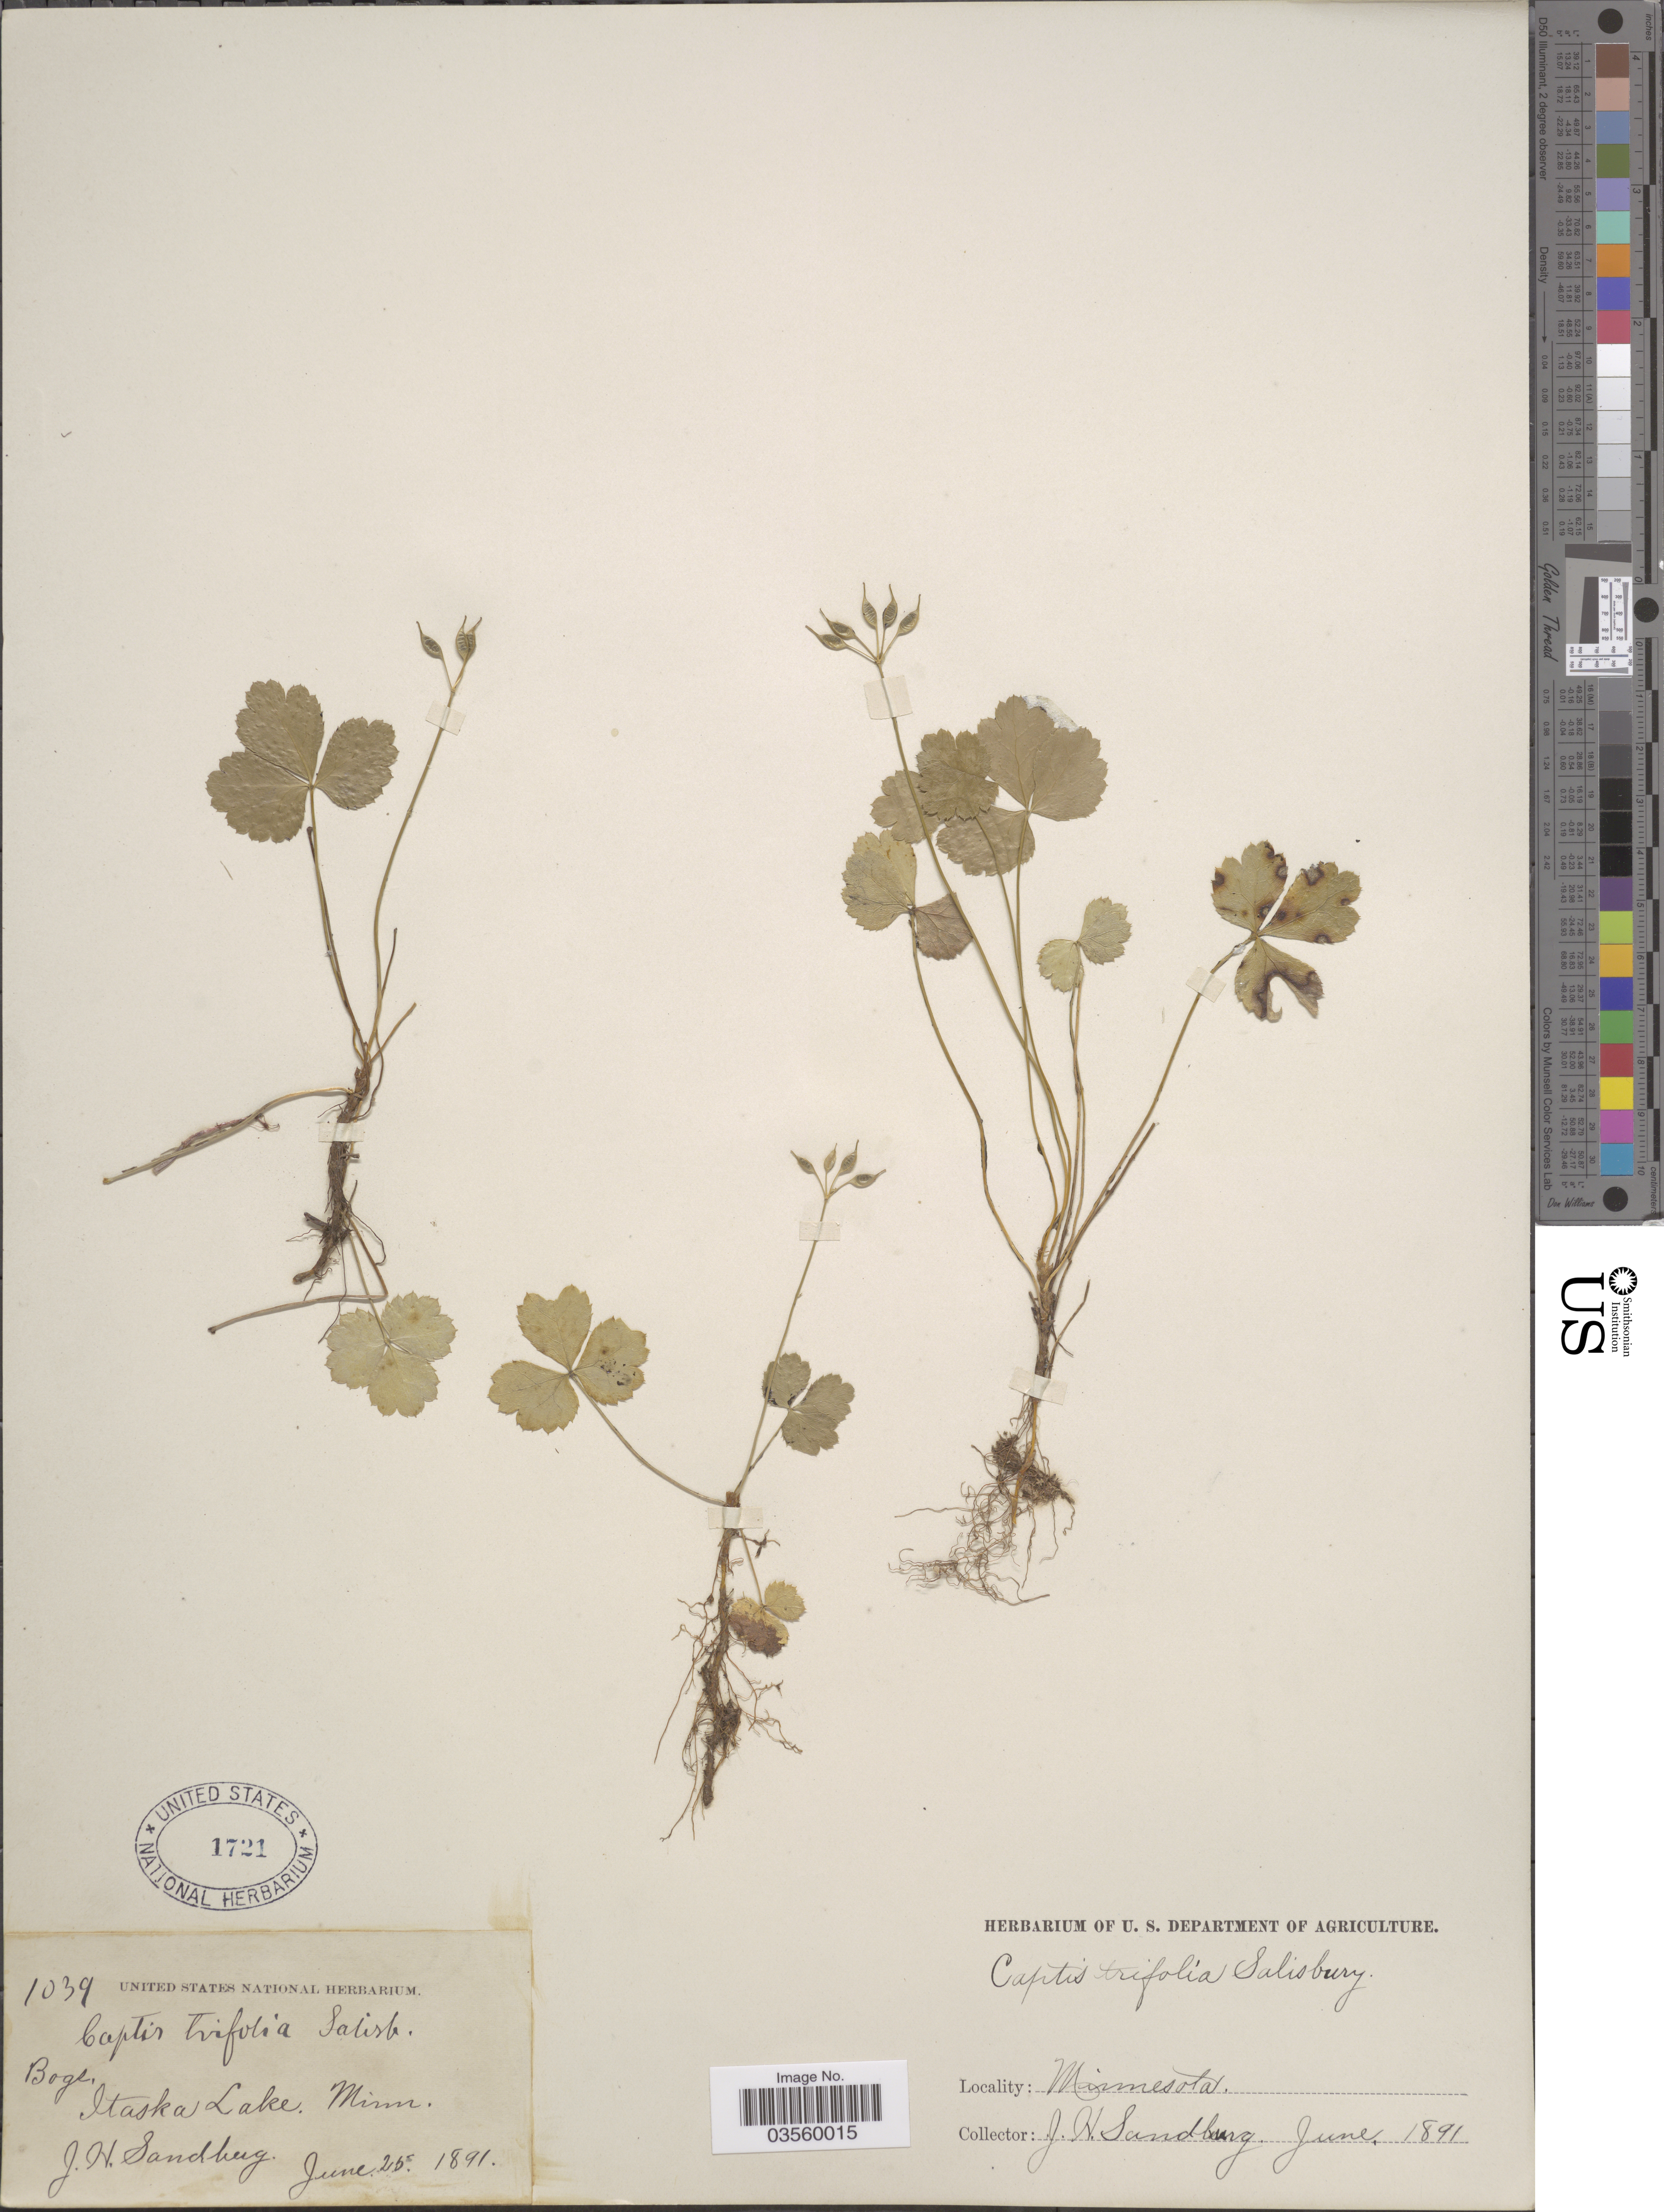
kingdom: Plantae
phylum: Tracheophyta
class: Magnoliopsida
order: Ranunculales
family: Ranunculaceae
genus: Coptis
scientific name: Coptis trifolia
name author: (L.) Salisb.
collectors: J. H. Sandberg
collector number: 1039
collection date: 1891-06-25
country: United States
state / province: Minnesota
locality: Bogs, Itaska Lake.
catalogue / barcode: US 1721